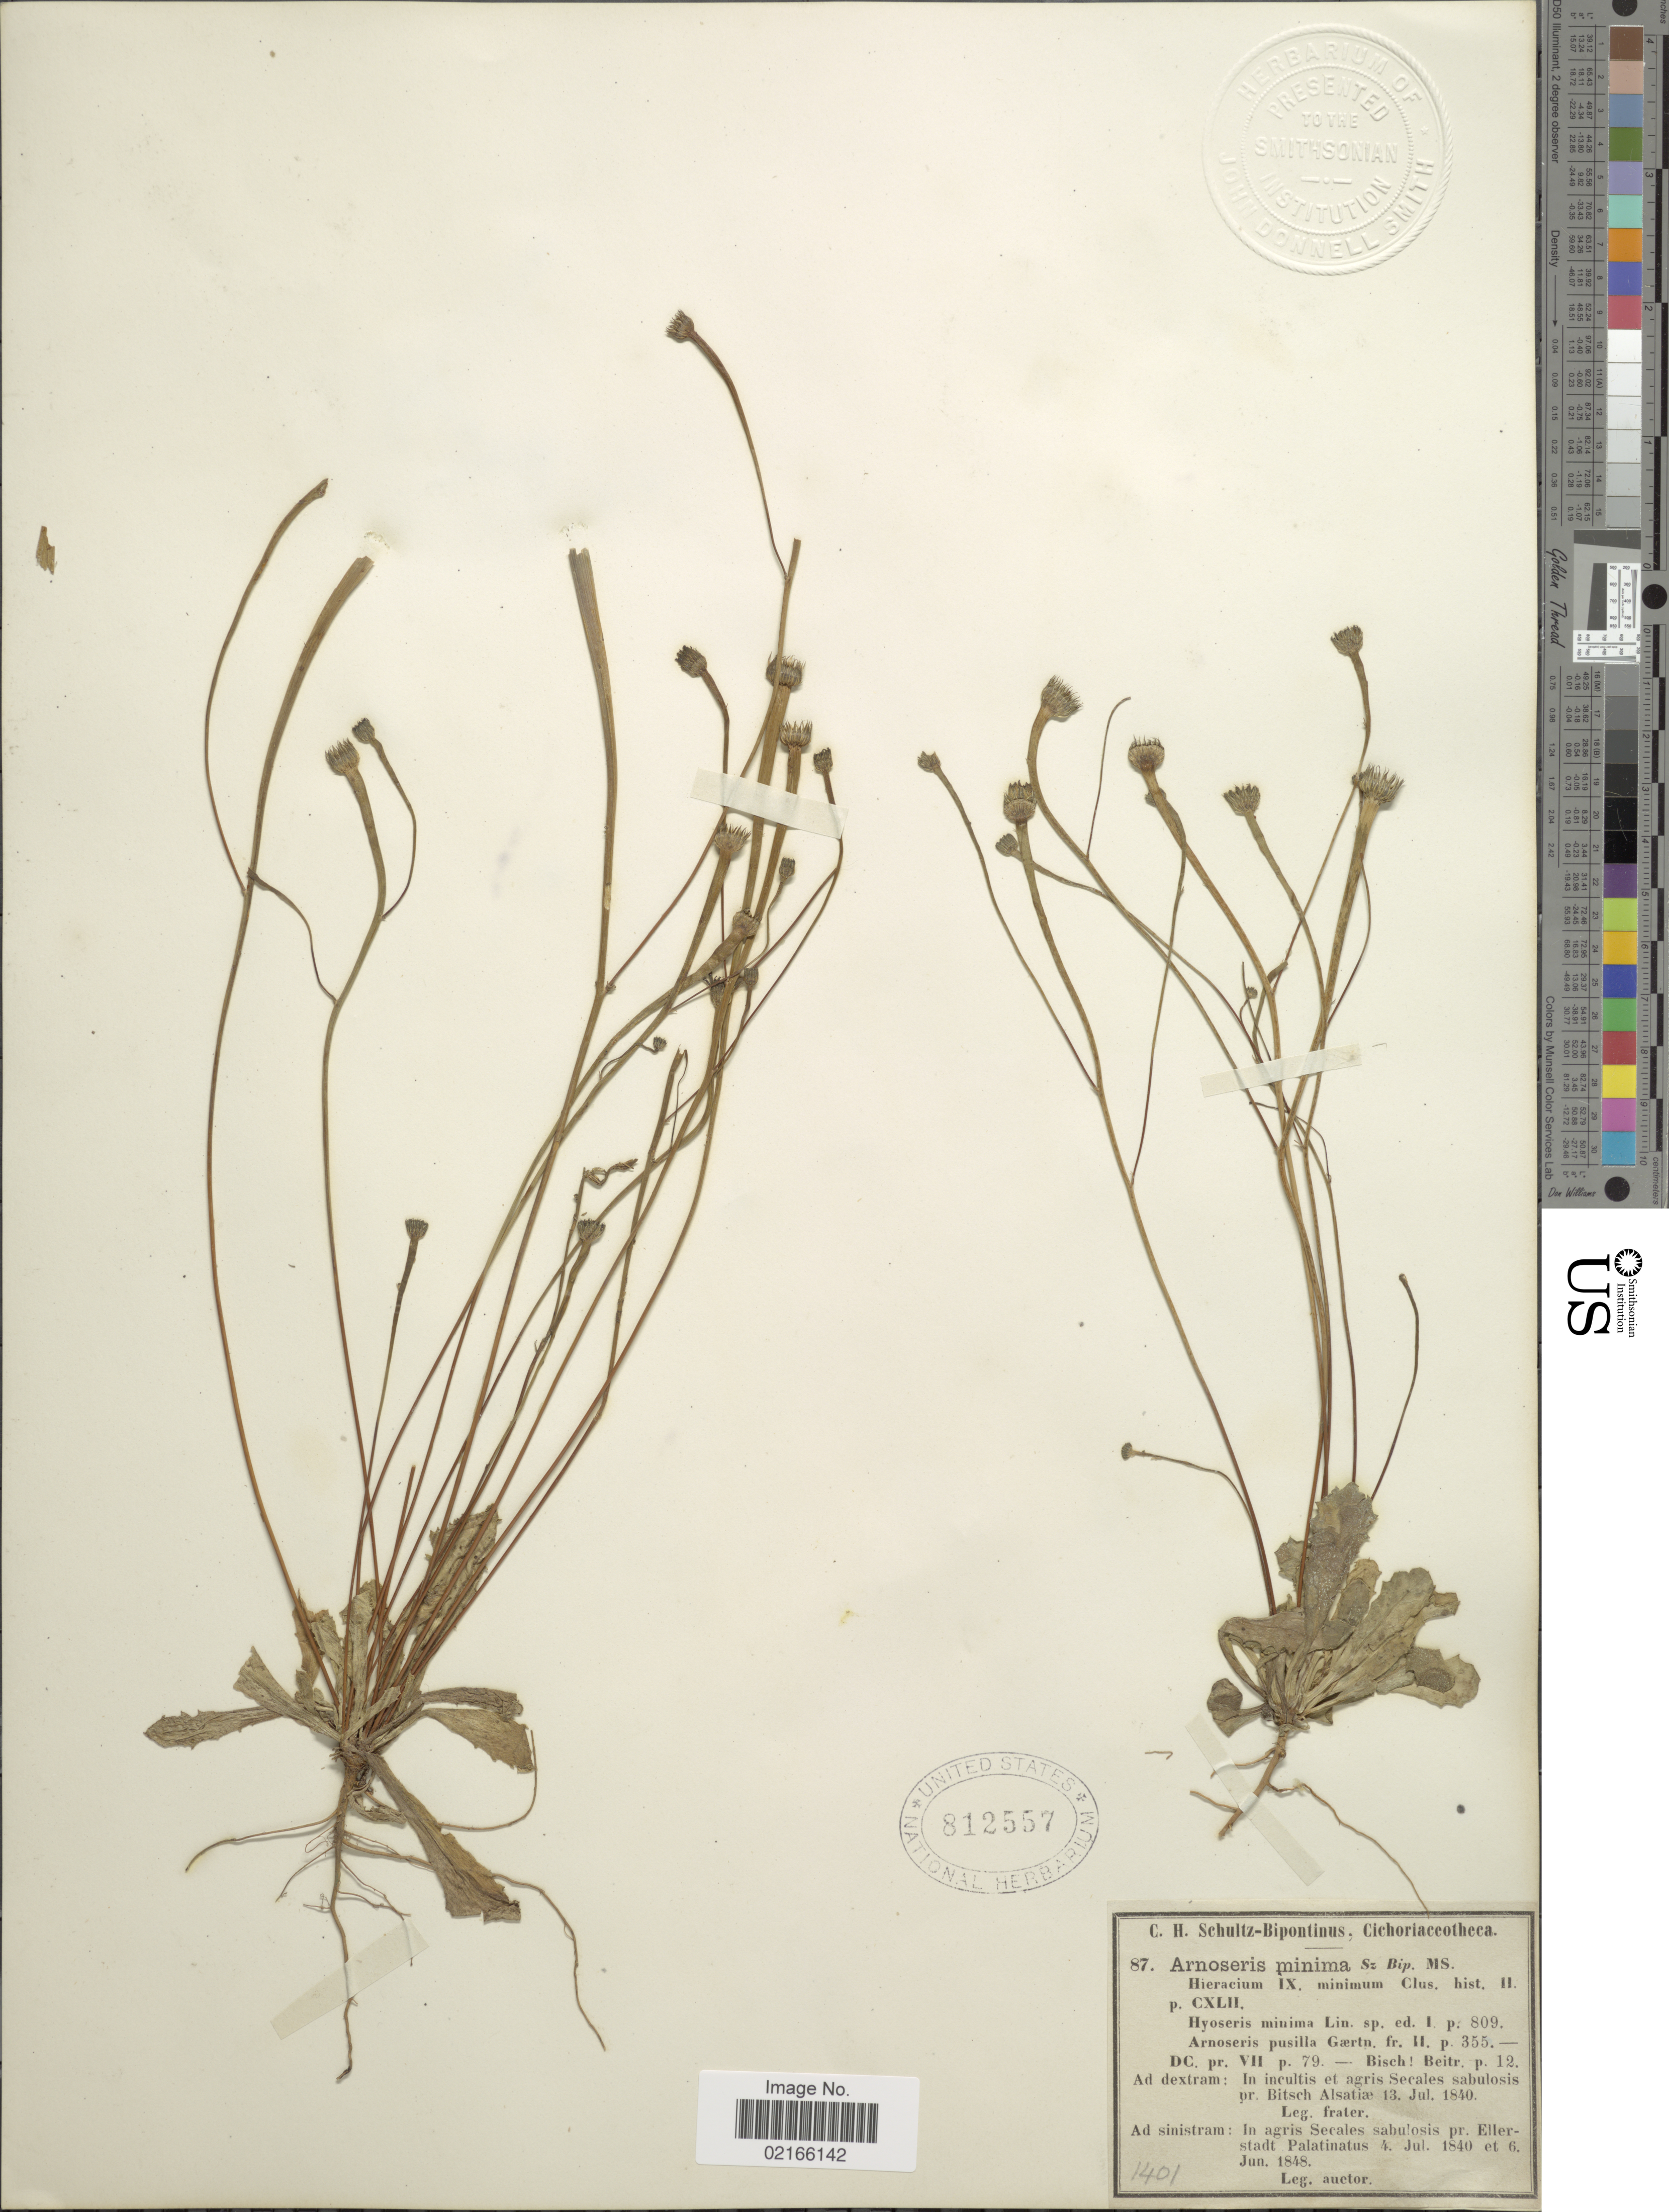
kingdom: Plantae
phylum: Tracheophyta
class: Magnoliopsida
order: Asterales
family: Asteraceae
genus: Arnoseris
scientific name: Arnoseris pusilla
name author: Gaertn.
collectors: C. H. Schultz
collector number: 1401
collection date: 1840-07-04/1848-06-06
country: Germany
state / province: Rhineland-Palatinate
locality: In agris Secales sabulosis pr. Ellerstadt Palatnatus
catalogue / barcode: US 812557-2